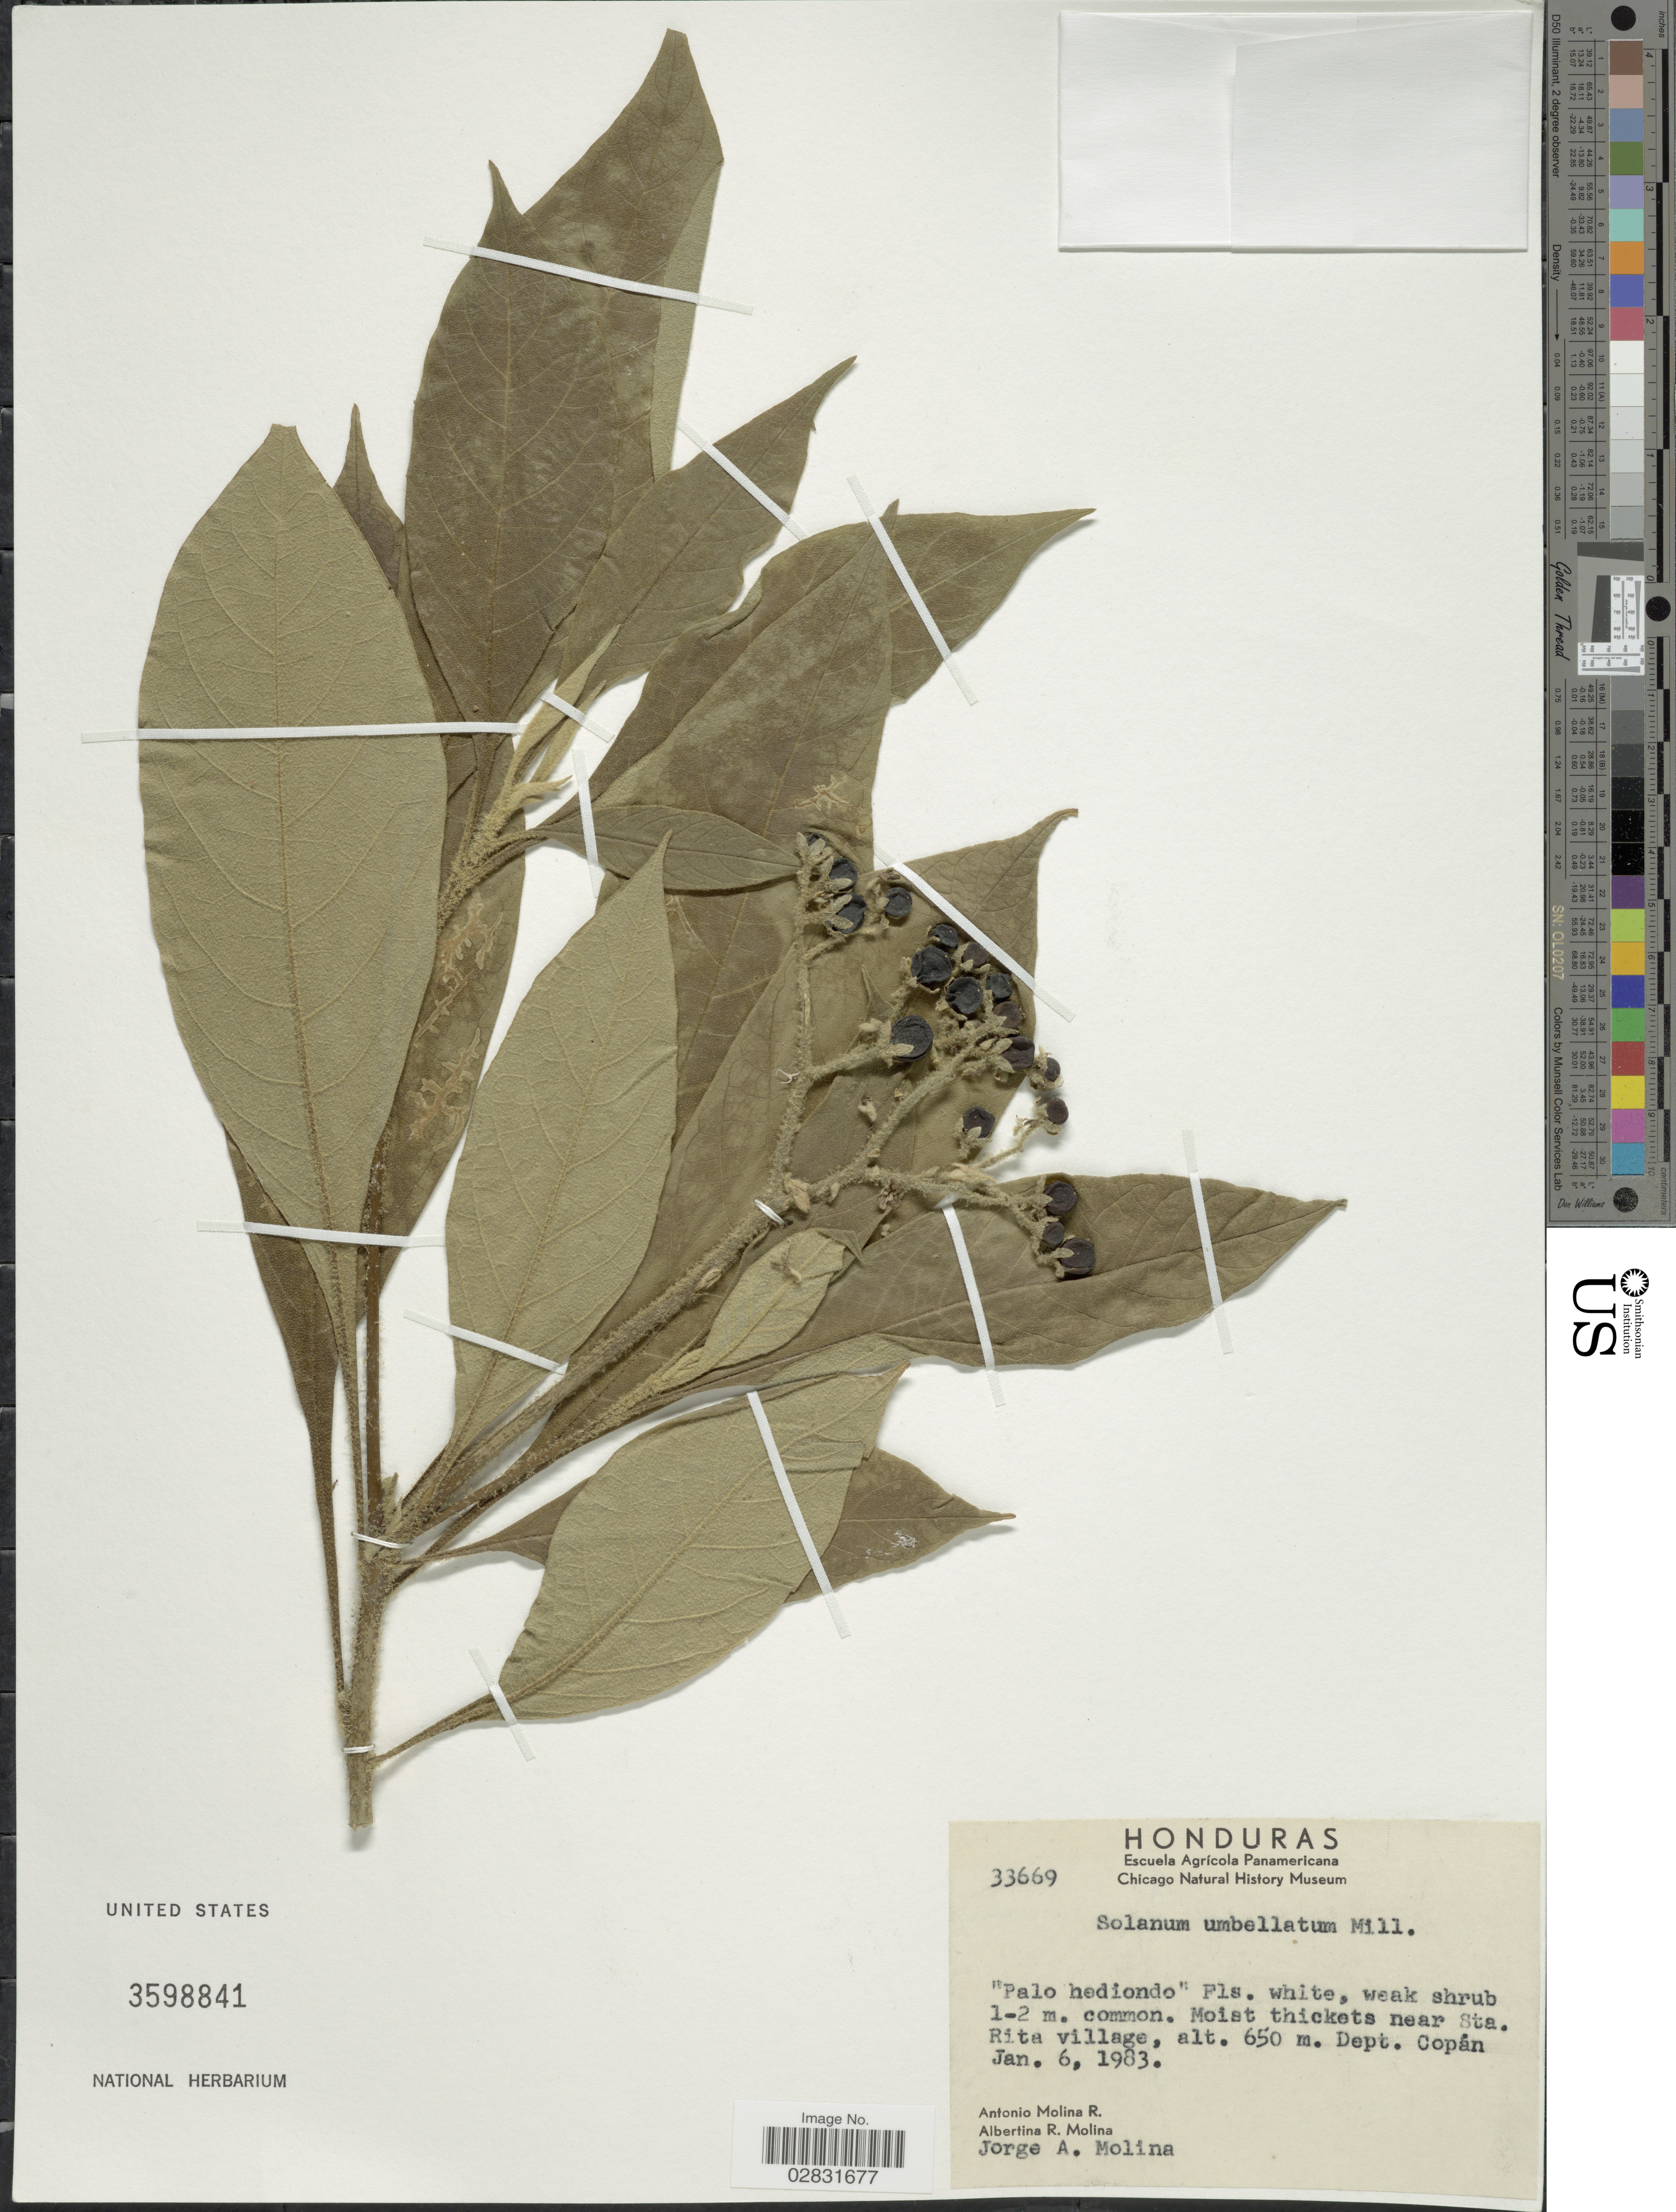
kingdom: Plantae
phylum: Tracheophyta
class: Magnoliopsida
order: Solanales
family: Solanaceae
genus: Solanum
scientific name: Solanum umbellatum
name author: Mill.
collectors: A. Molina R., A. R. Molina & J. A. Molina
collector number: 33669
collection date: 1983-01-06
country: Honduras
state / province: Copán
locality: Moist thickets near Sta. Rita village, Dept. Copán.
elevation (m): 650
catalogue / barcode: US 3598841